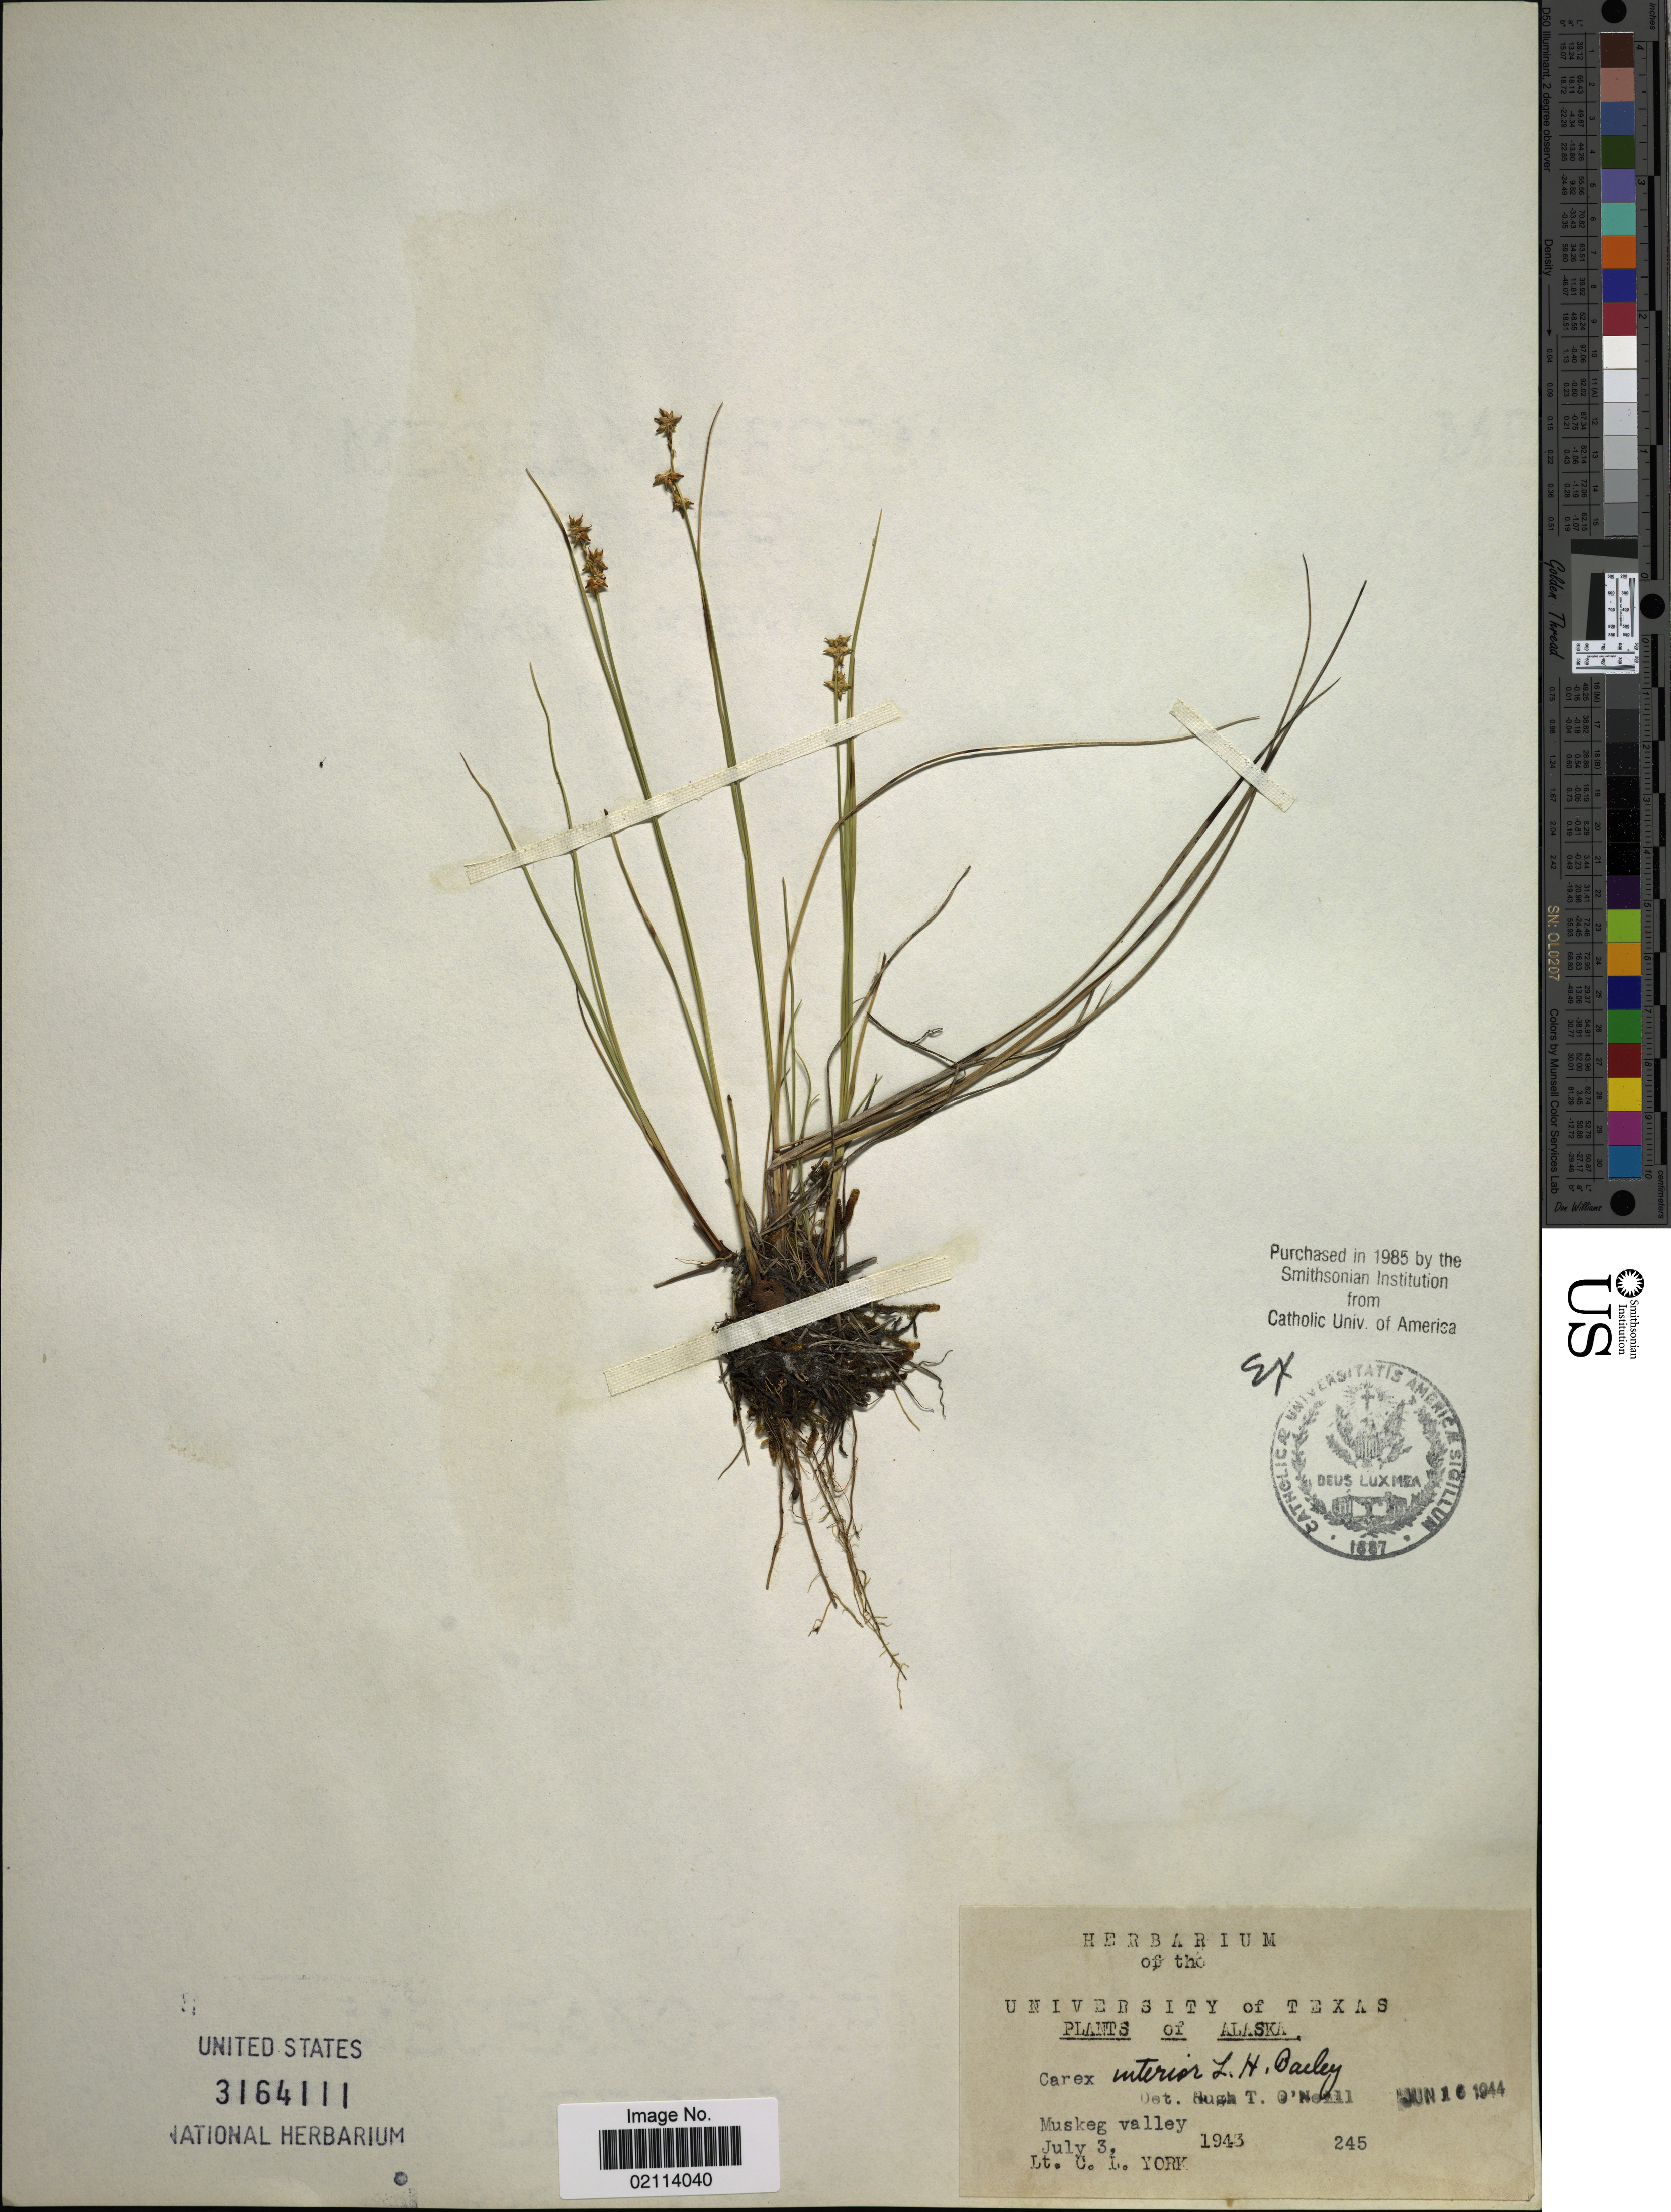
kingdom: Plantae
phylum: Tracheophyta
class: Liliopsida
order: Poales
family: Cyperaceae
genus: Carex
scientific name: Carex interior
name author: L.H. Bailey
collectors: C. L. York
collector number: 245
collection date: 1943-07-03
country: United States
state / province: Alaska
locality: Muskeg valley.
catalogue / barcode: US 3164111